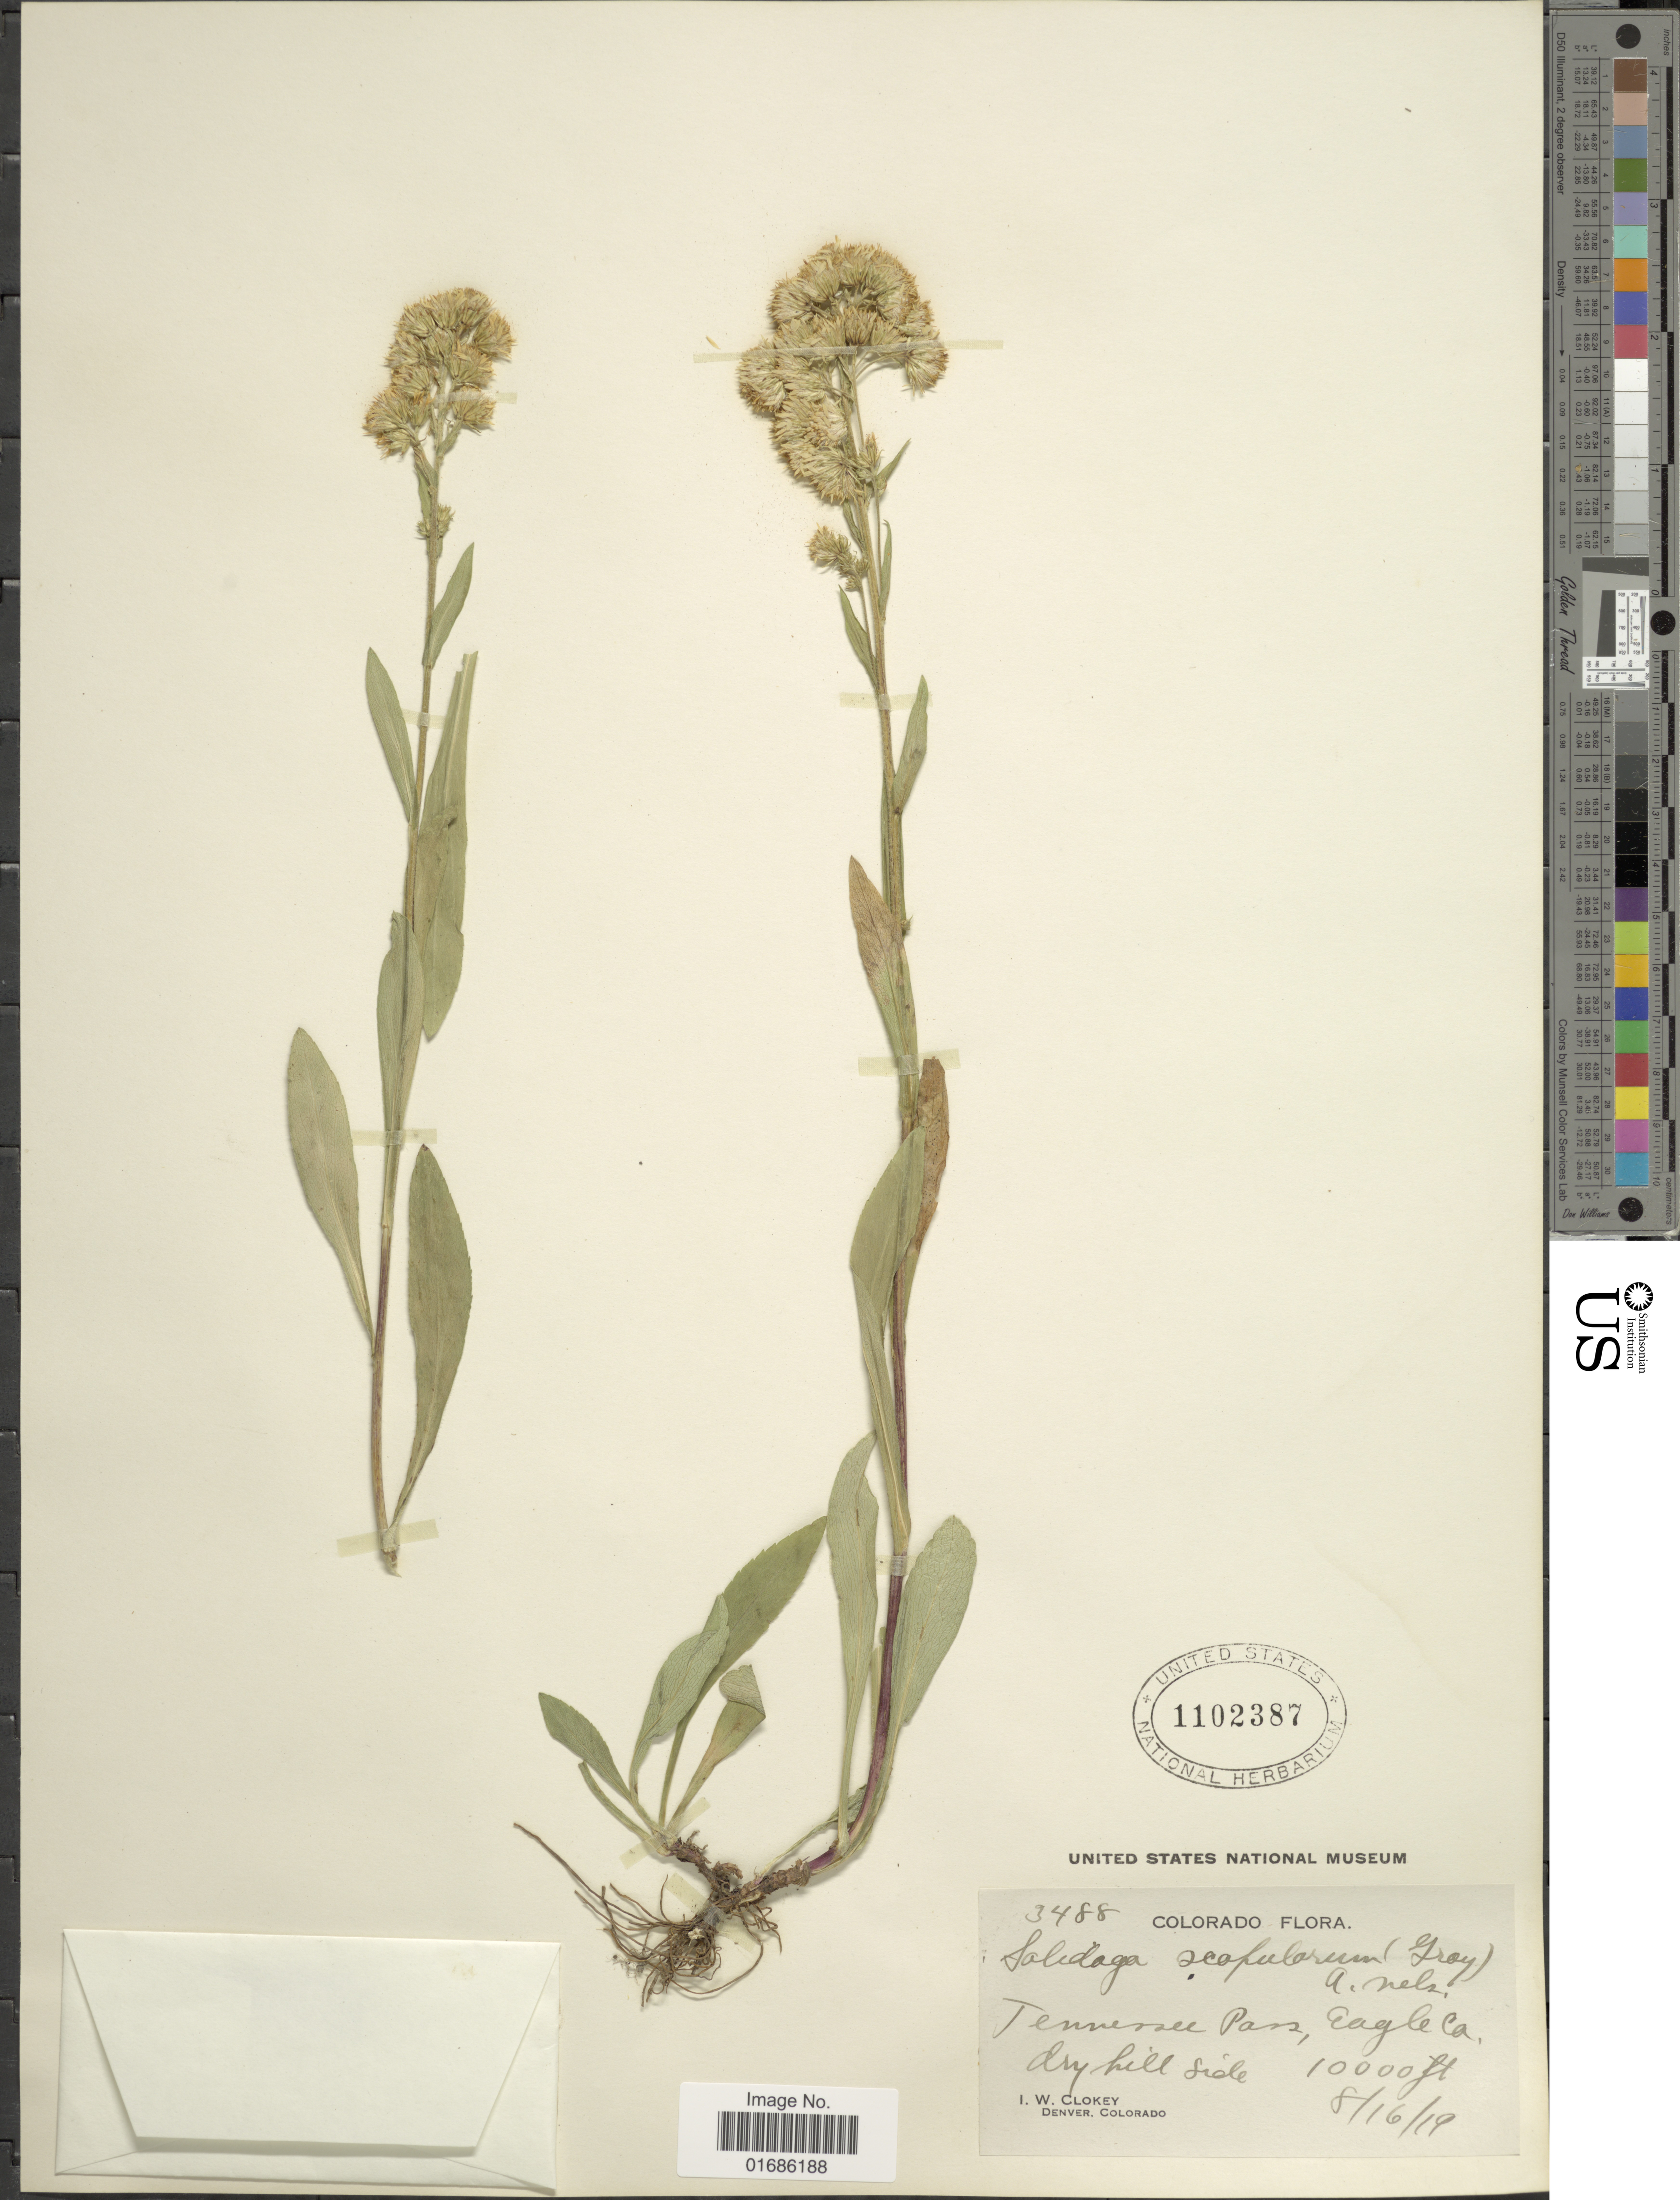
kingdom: Plantae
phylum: Tracheophyta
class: Magnoliopsida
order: Asterales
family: Asteraceae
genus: Solidago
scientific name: Solidago ciliosa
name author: Greene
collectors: I. W. Clokey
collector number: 3488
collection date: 1919-08-16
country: United States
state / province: Colorado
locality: Tennessee Pass, Eagle Co. dry hill side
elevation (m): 3048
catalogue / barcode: US 1102387